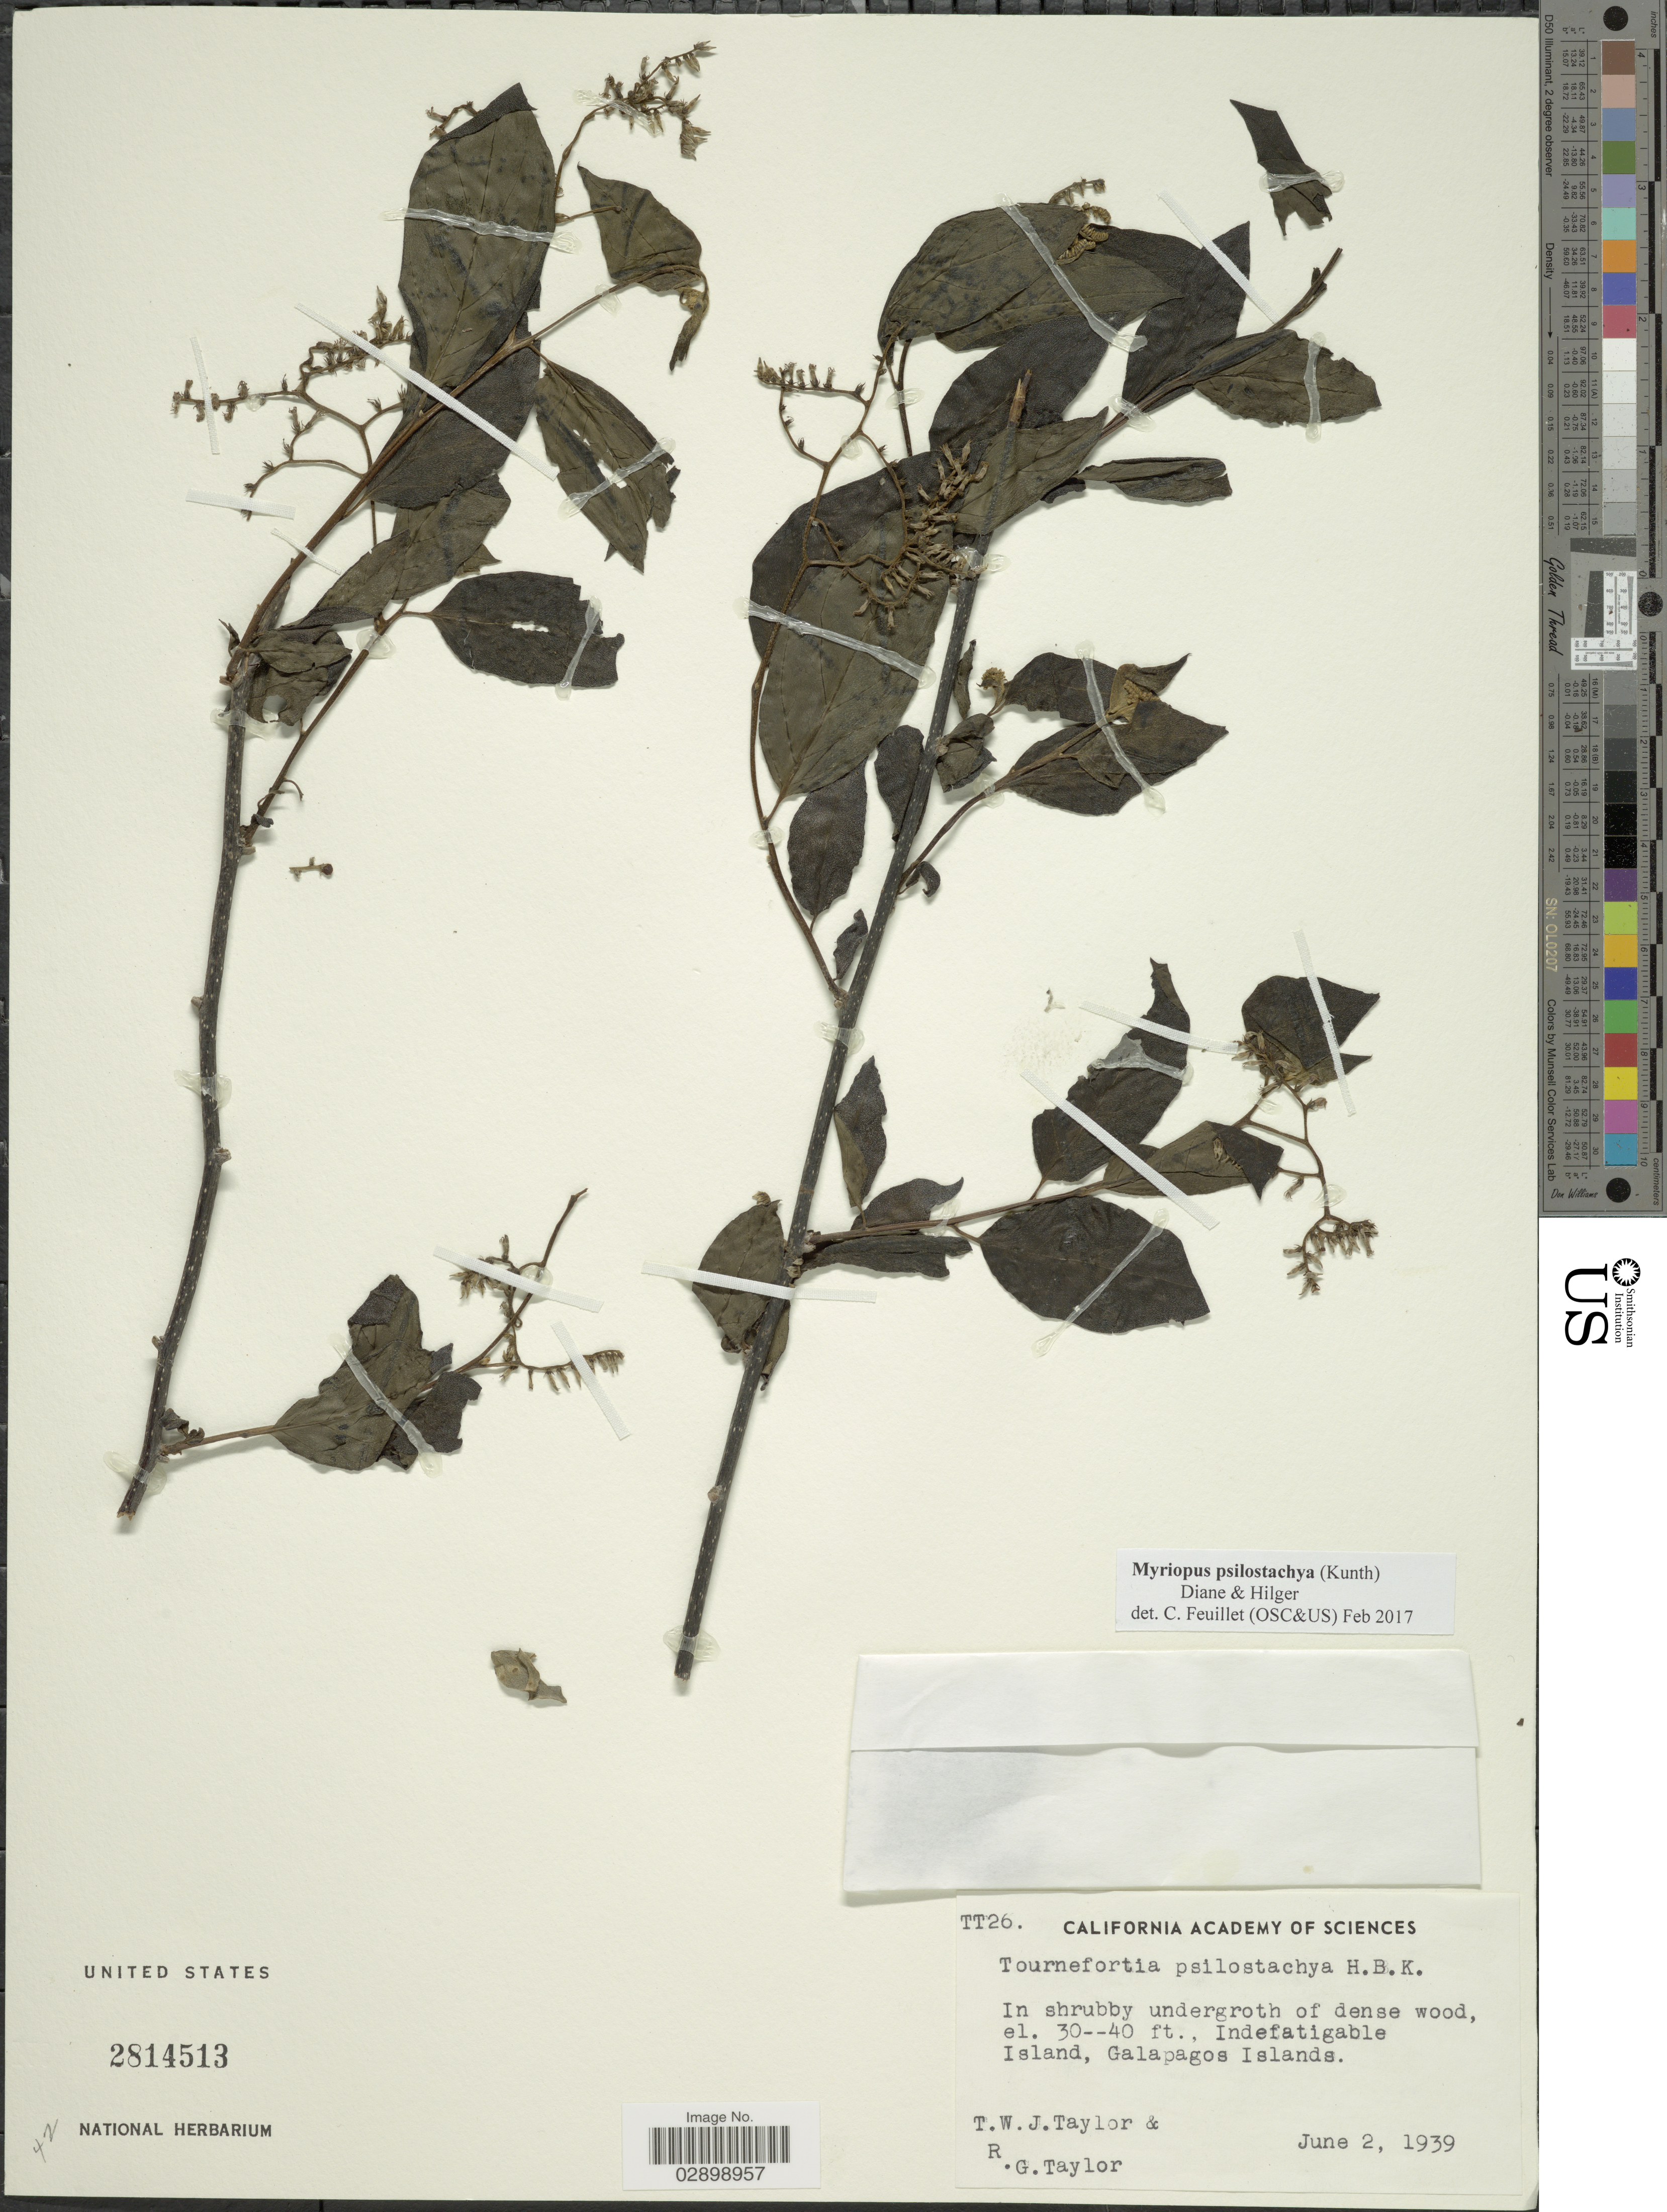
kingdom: Plantae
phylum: Tracheophyta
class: Magnoliopsida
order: Boraginales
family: Heliotropiaceae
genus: Myriopus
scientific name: Myriopus psilostachya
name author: (Kunth) Diane & Hilger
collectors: T. W. J. Taylor & R. Taylor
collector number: TT26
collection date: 1939-06-02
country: Ecuador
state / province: Colón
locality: Indefatigable Island, Galapagos Islands.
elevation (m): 9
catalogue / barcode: US 2814513